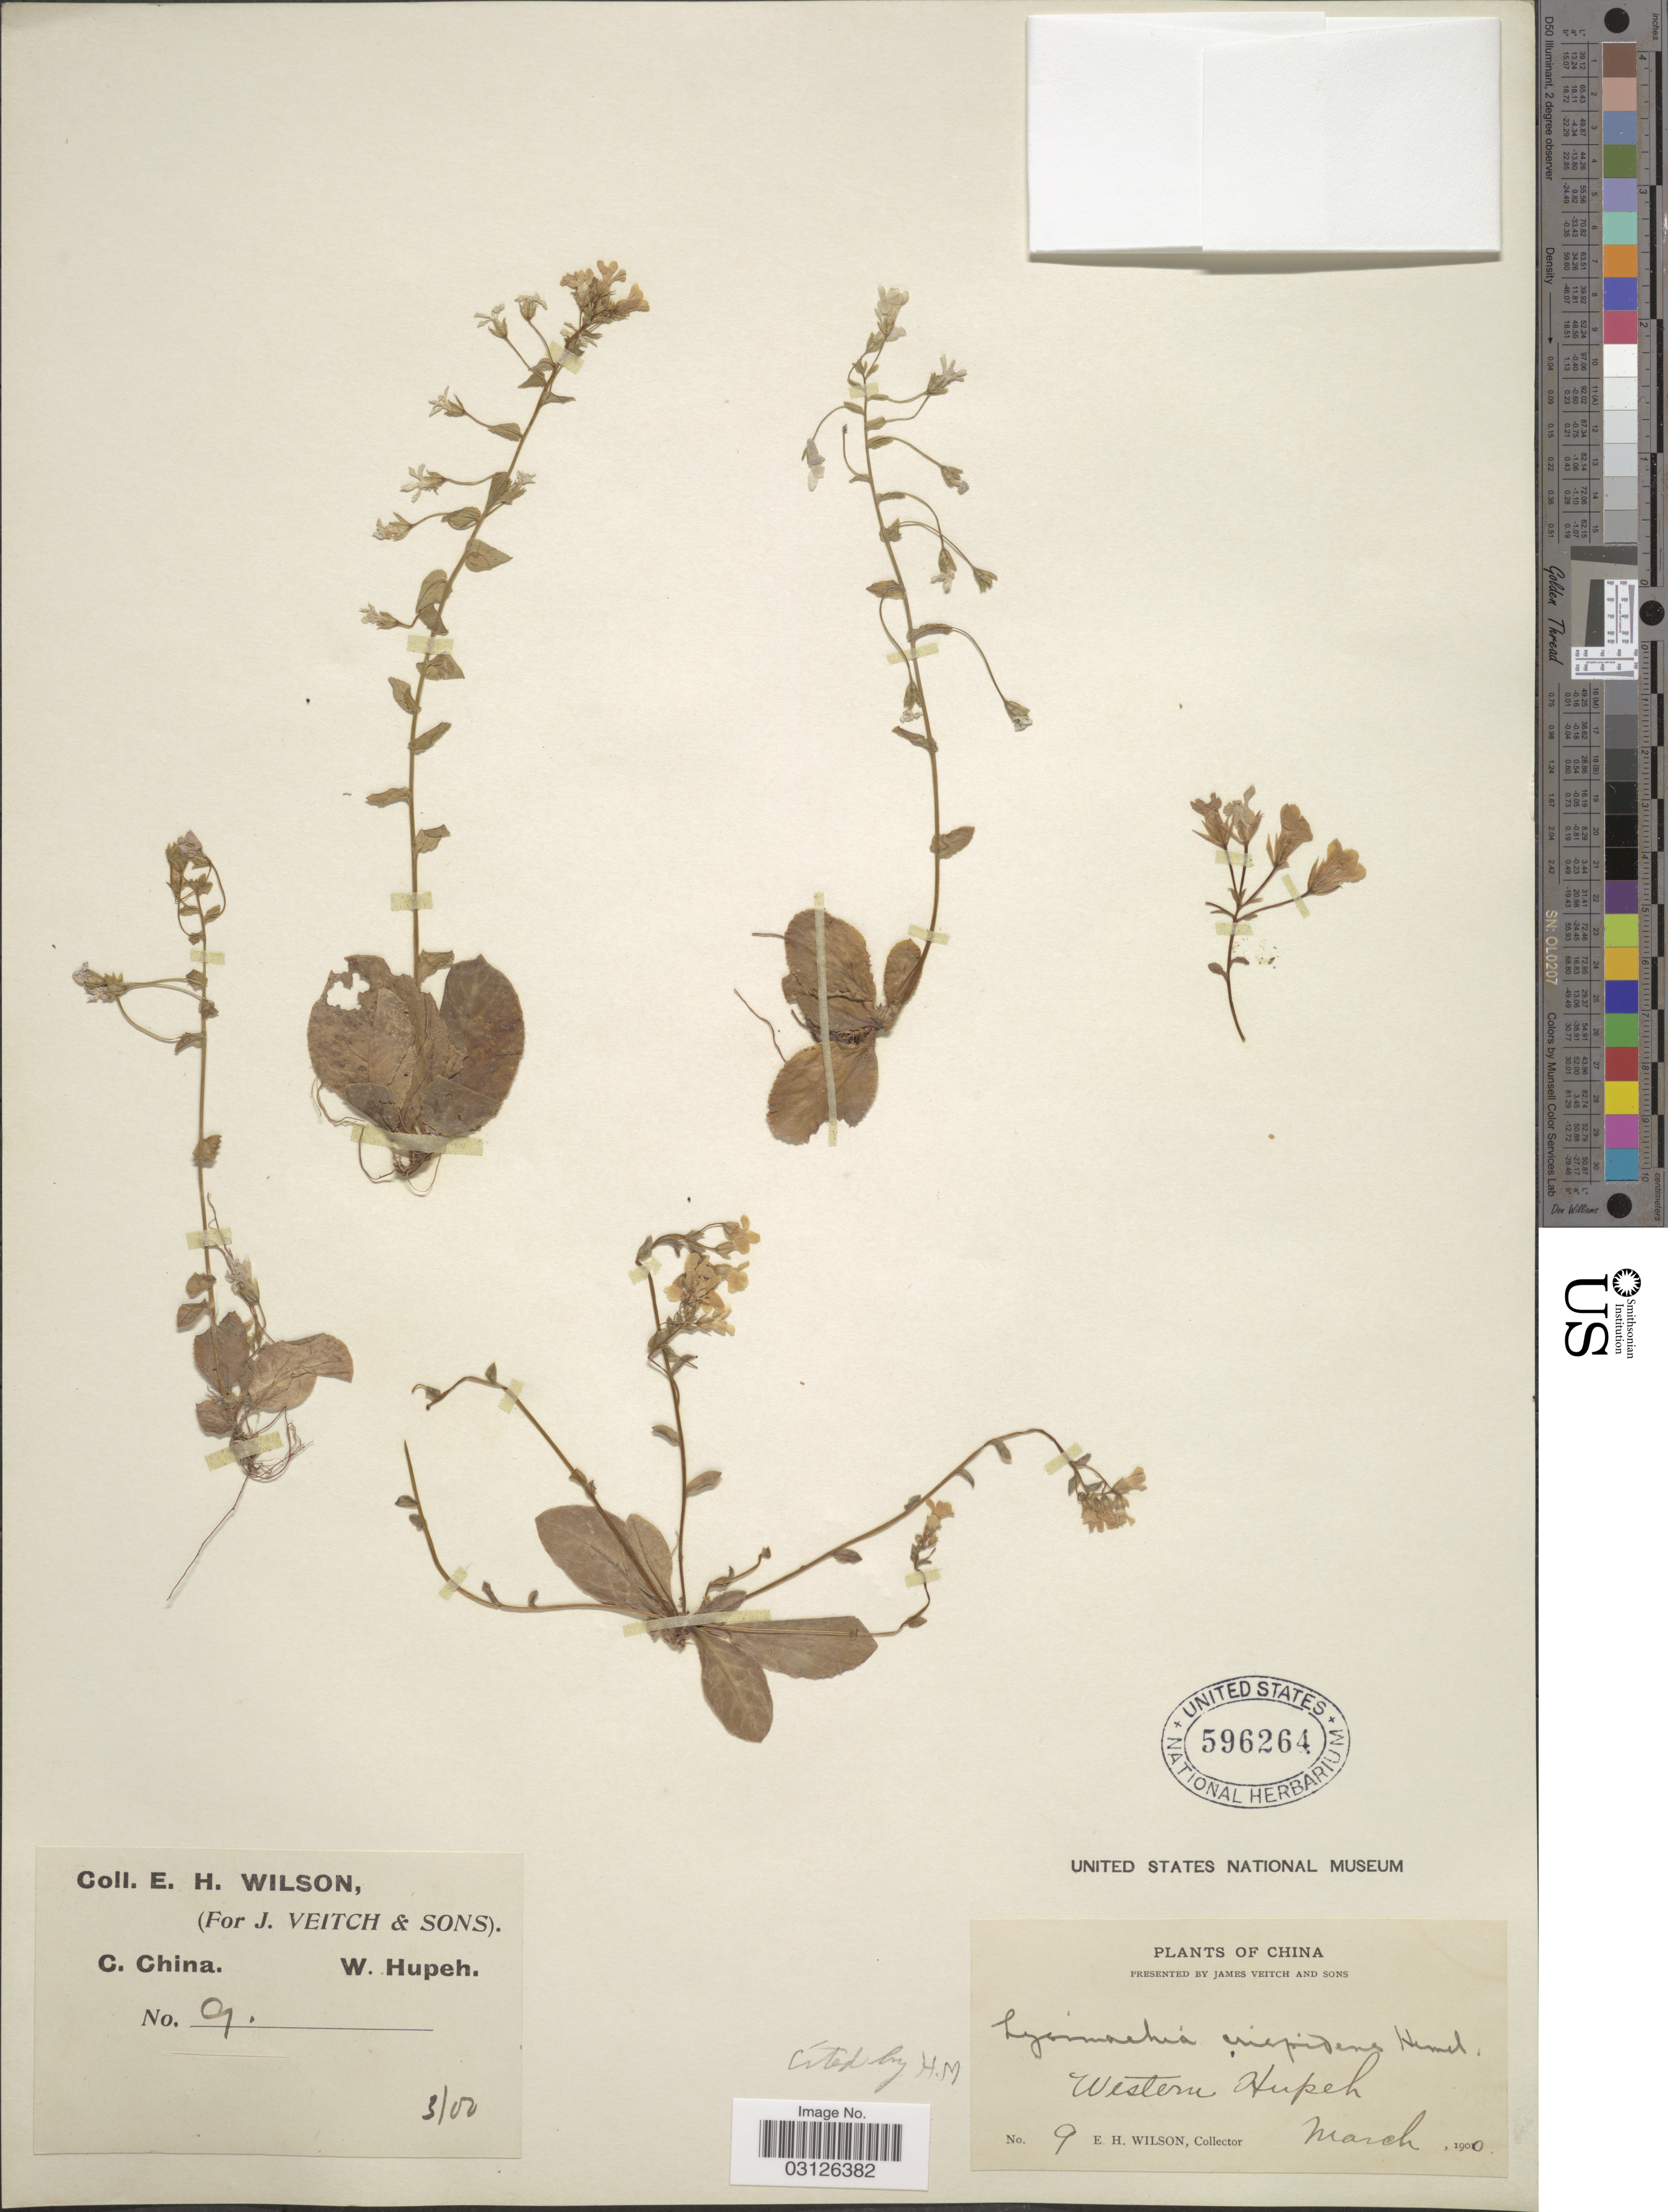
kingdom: Plantae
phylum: Tracheophyta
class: Magnoliopsida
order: Ericales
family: Primulaceae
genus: Lysimachia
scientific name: Lysimachia crispidens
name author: (Hance) Hemsl.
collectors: E. Wilson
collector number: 9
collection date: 1900-03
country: China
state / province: Hubei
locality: C. China, Western Hupeh.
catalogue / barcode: US 596264